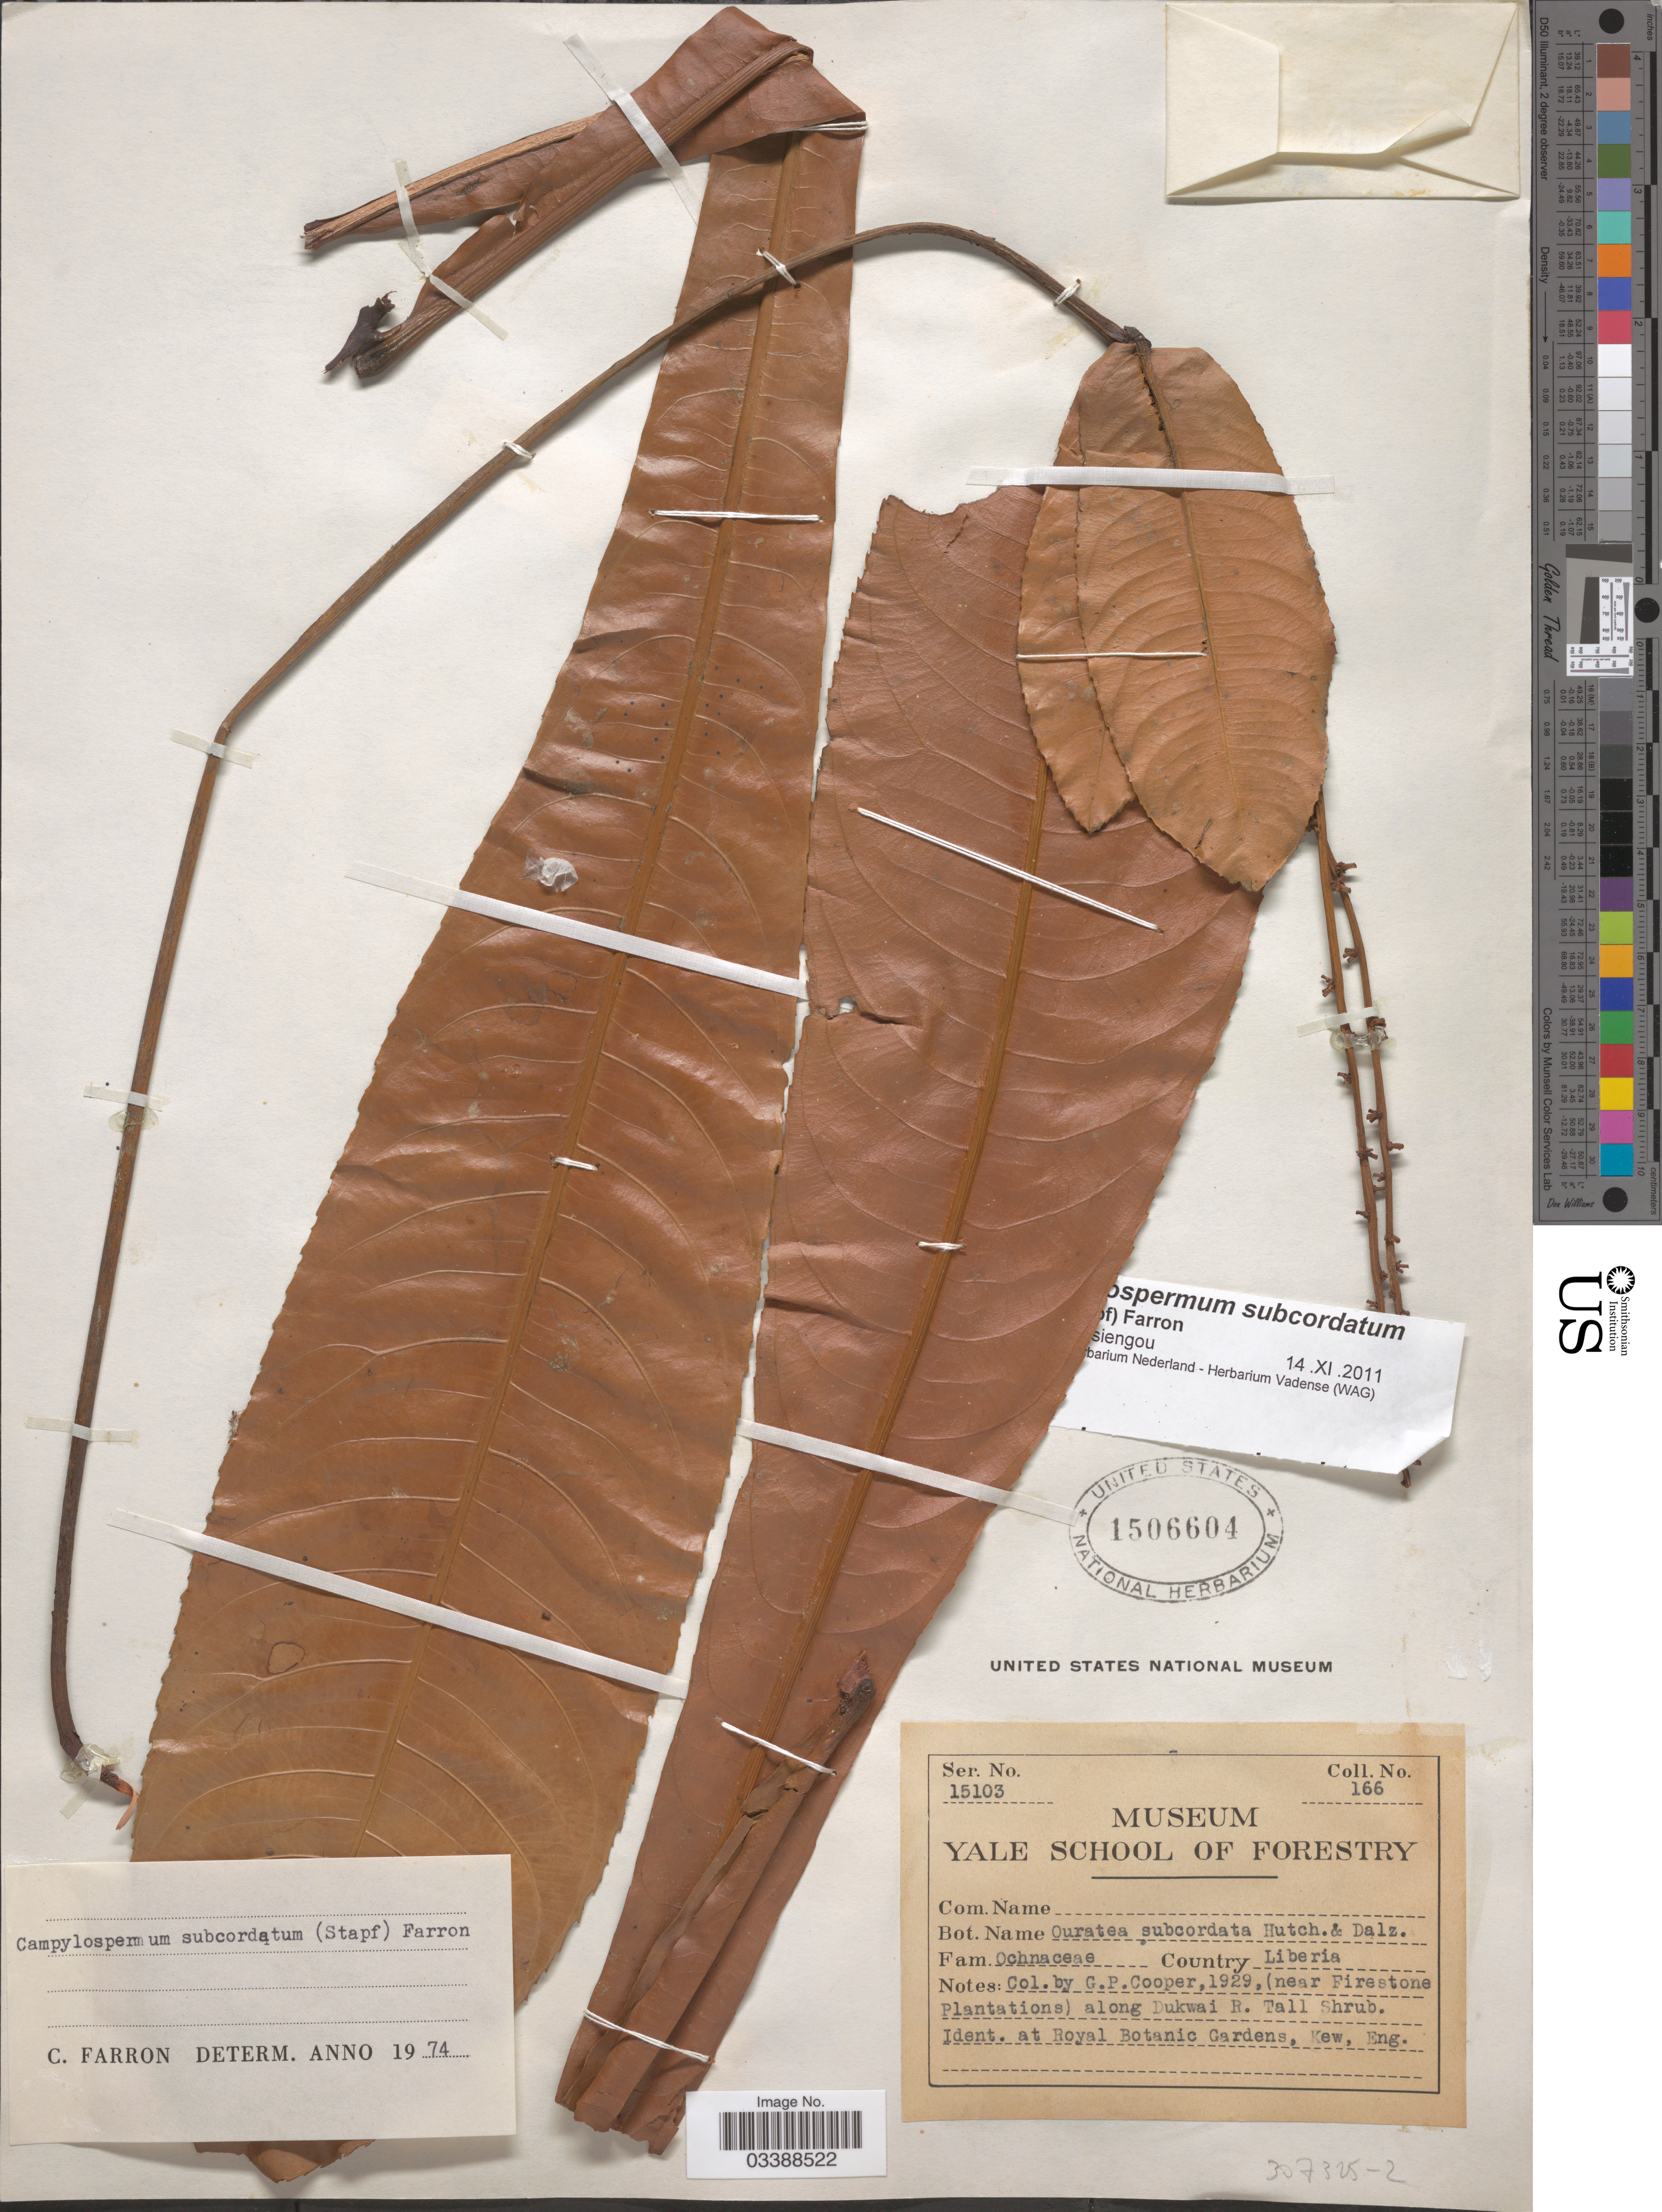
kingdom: Plantae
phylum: Tracheophyta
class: Magnoliopsida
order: Malpighiales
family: Ochnaceae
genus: Campylospermum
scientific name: Campylospermum subcordatum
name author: (Stapf) Farron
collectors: G. Cooper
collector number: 166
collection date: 1929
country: Liberia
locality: (Near Firestone Plantations) along Dukwai R.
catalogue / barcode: US 1506604